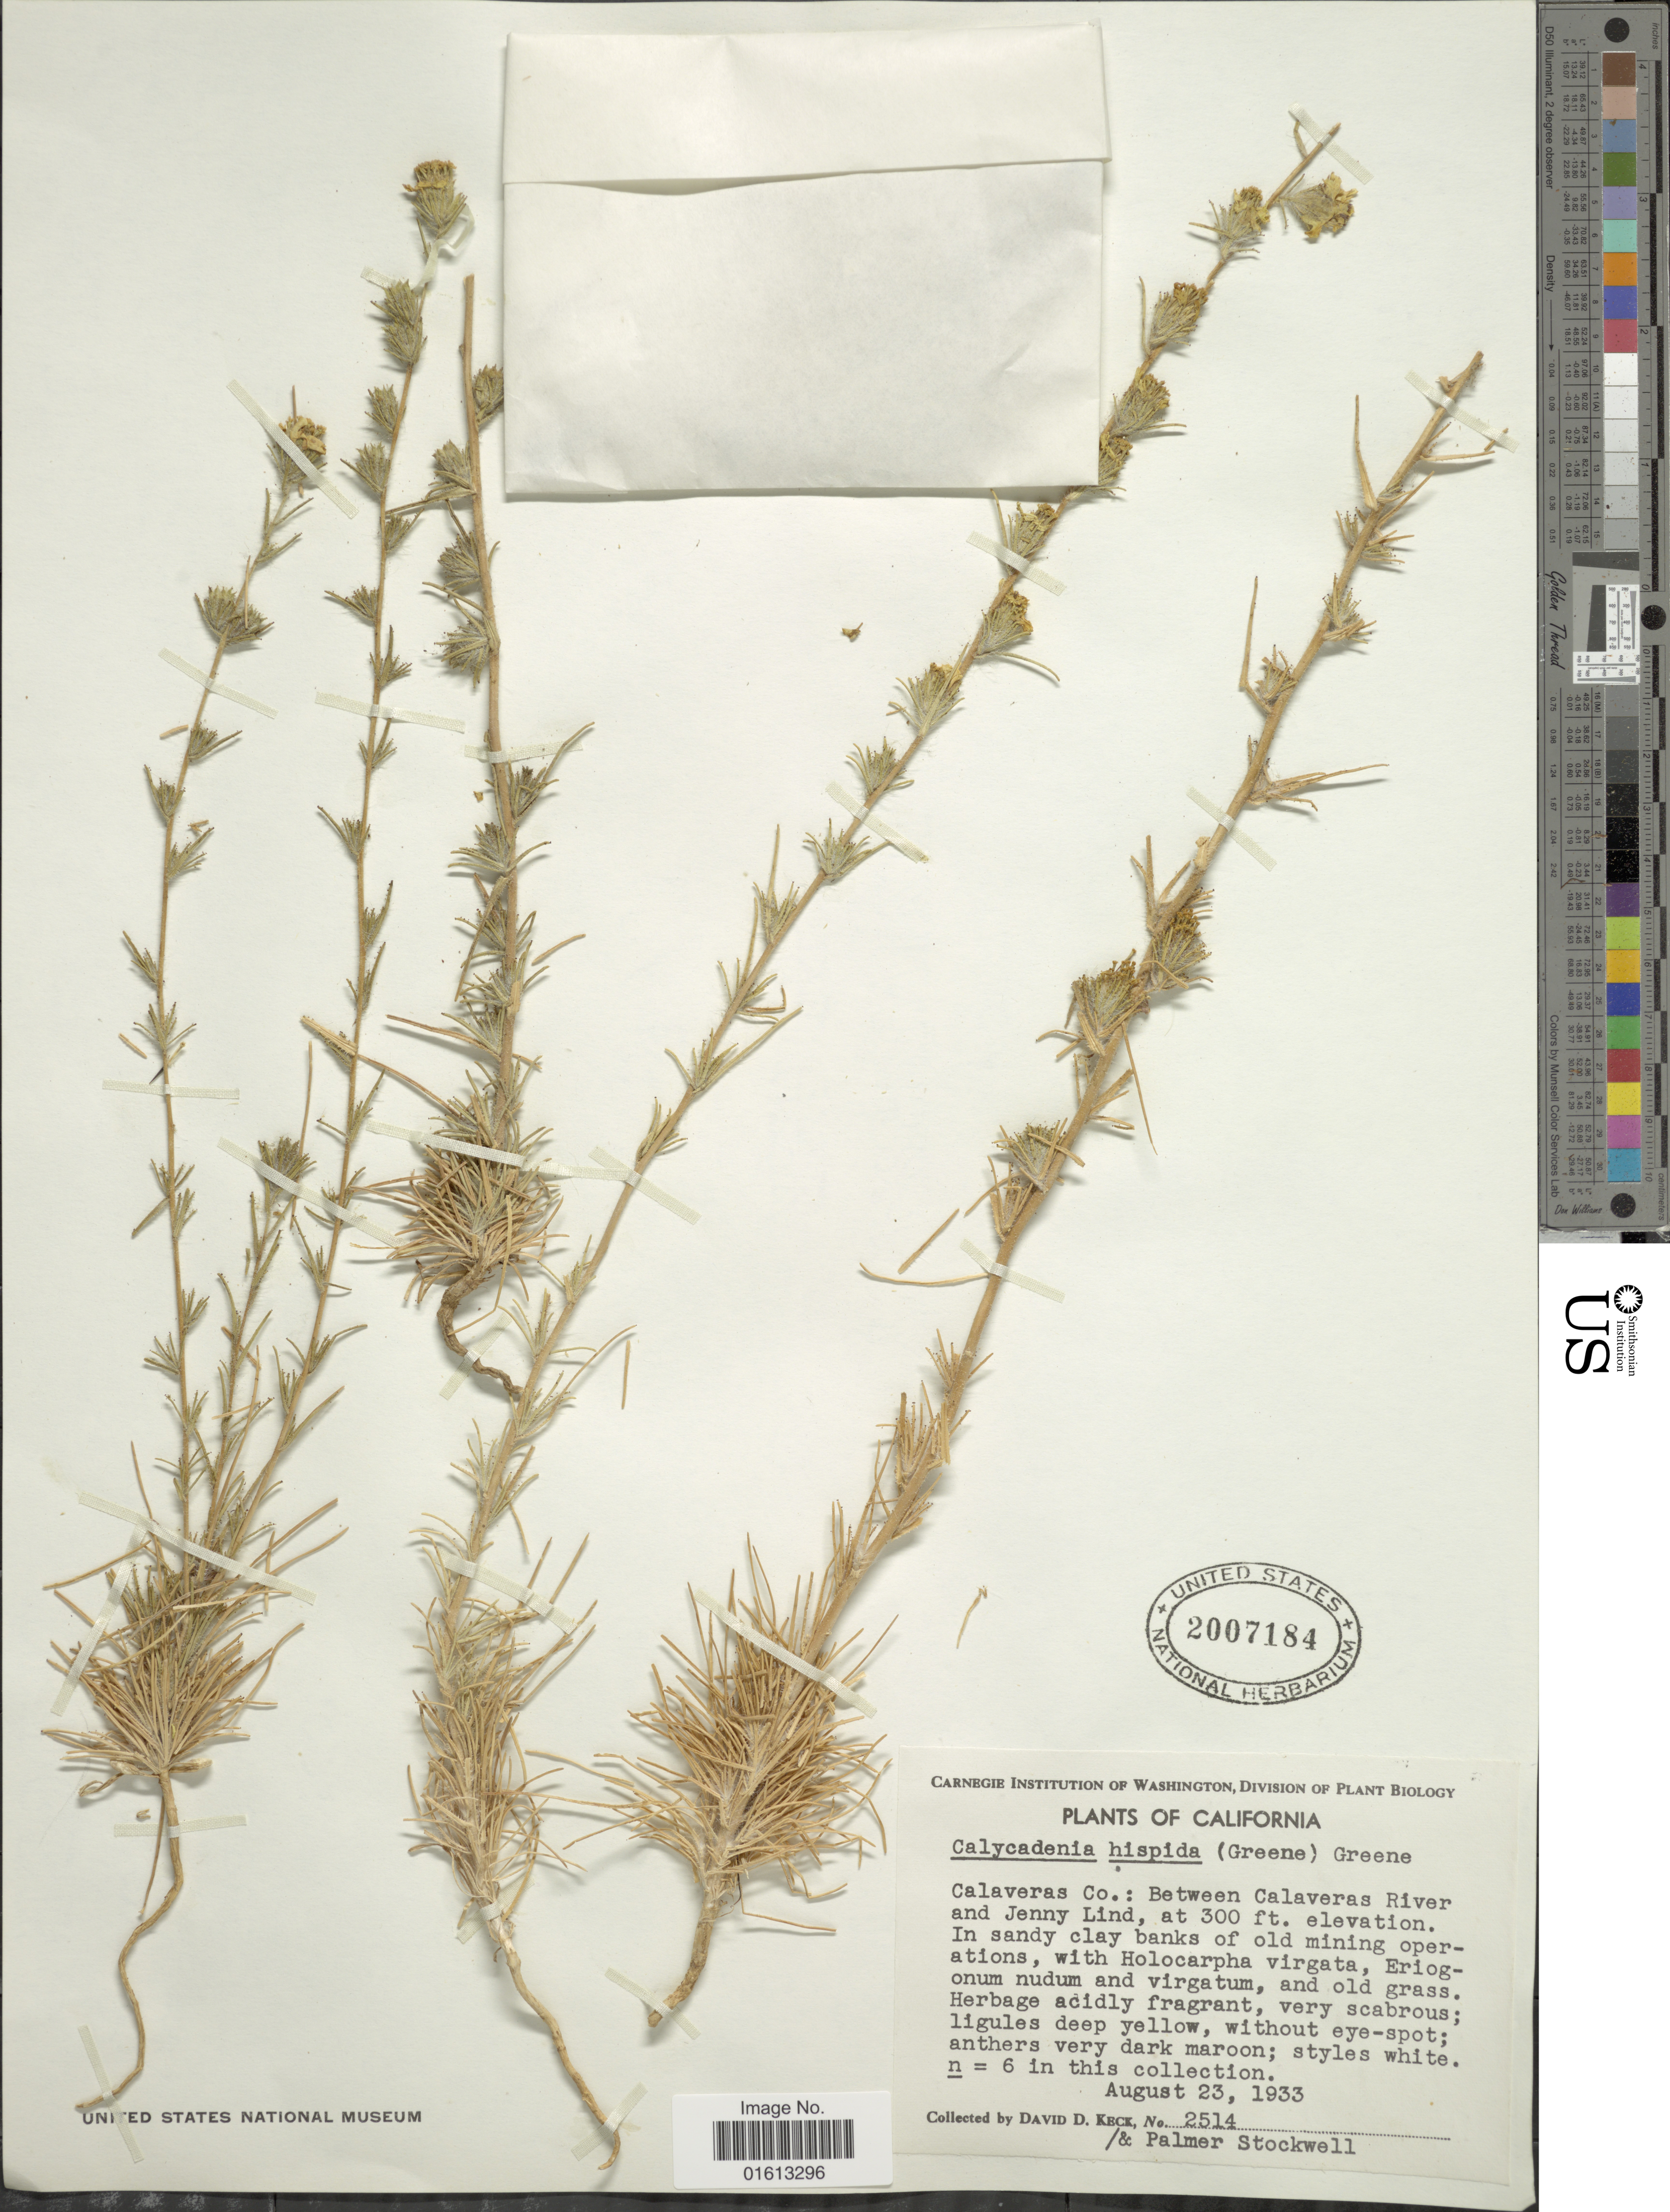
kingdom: Plantae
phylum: Tracheophyta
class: Magnoliopsida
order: Asterales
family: Asteraceae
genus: Calycadenia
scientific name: Calycadenia hispida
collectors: D. D. Keck & P. Stockwell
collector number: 2514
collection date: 1933-08-23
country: United States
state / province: California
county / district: Calaveras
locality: Calaveras Co.: between Calaveras River and Jenny Lind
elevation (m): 91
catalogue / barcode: US 2007184